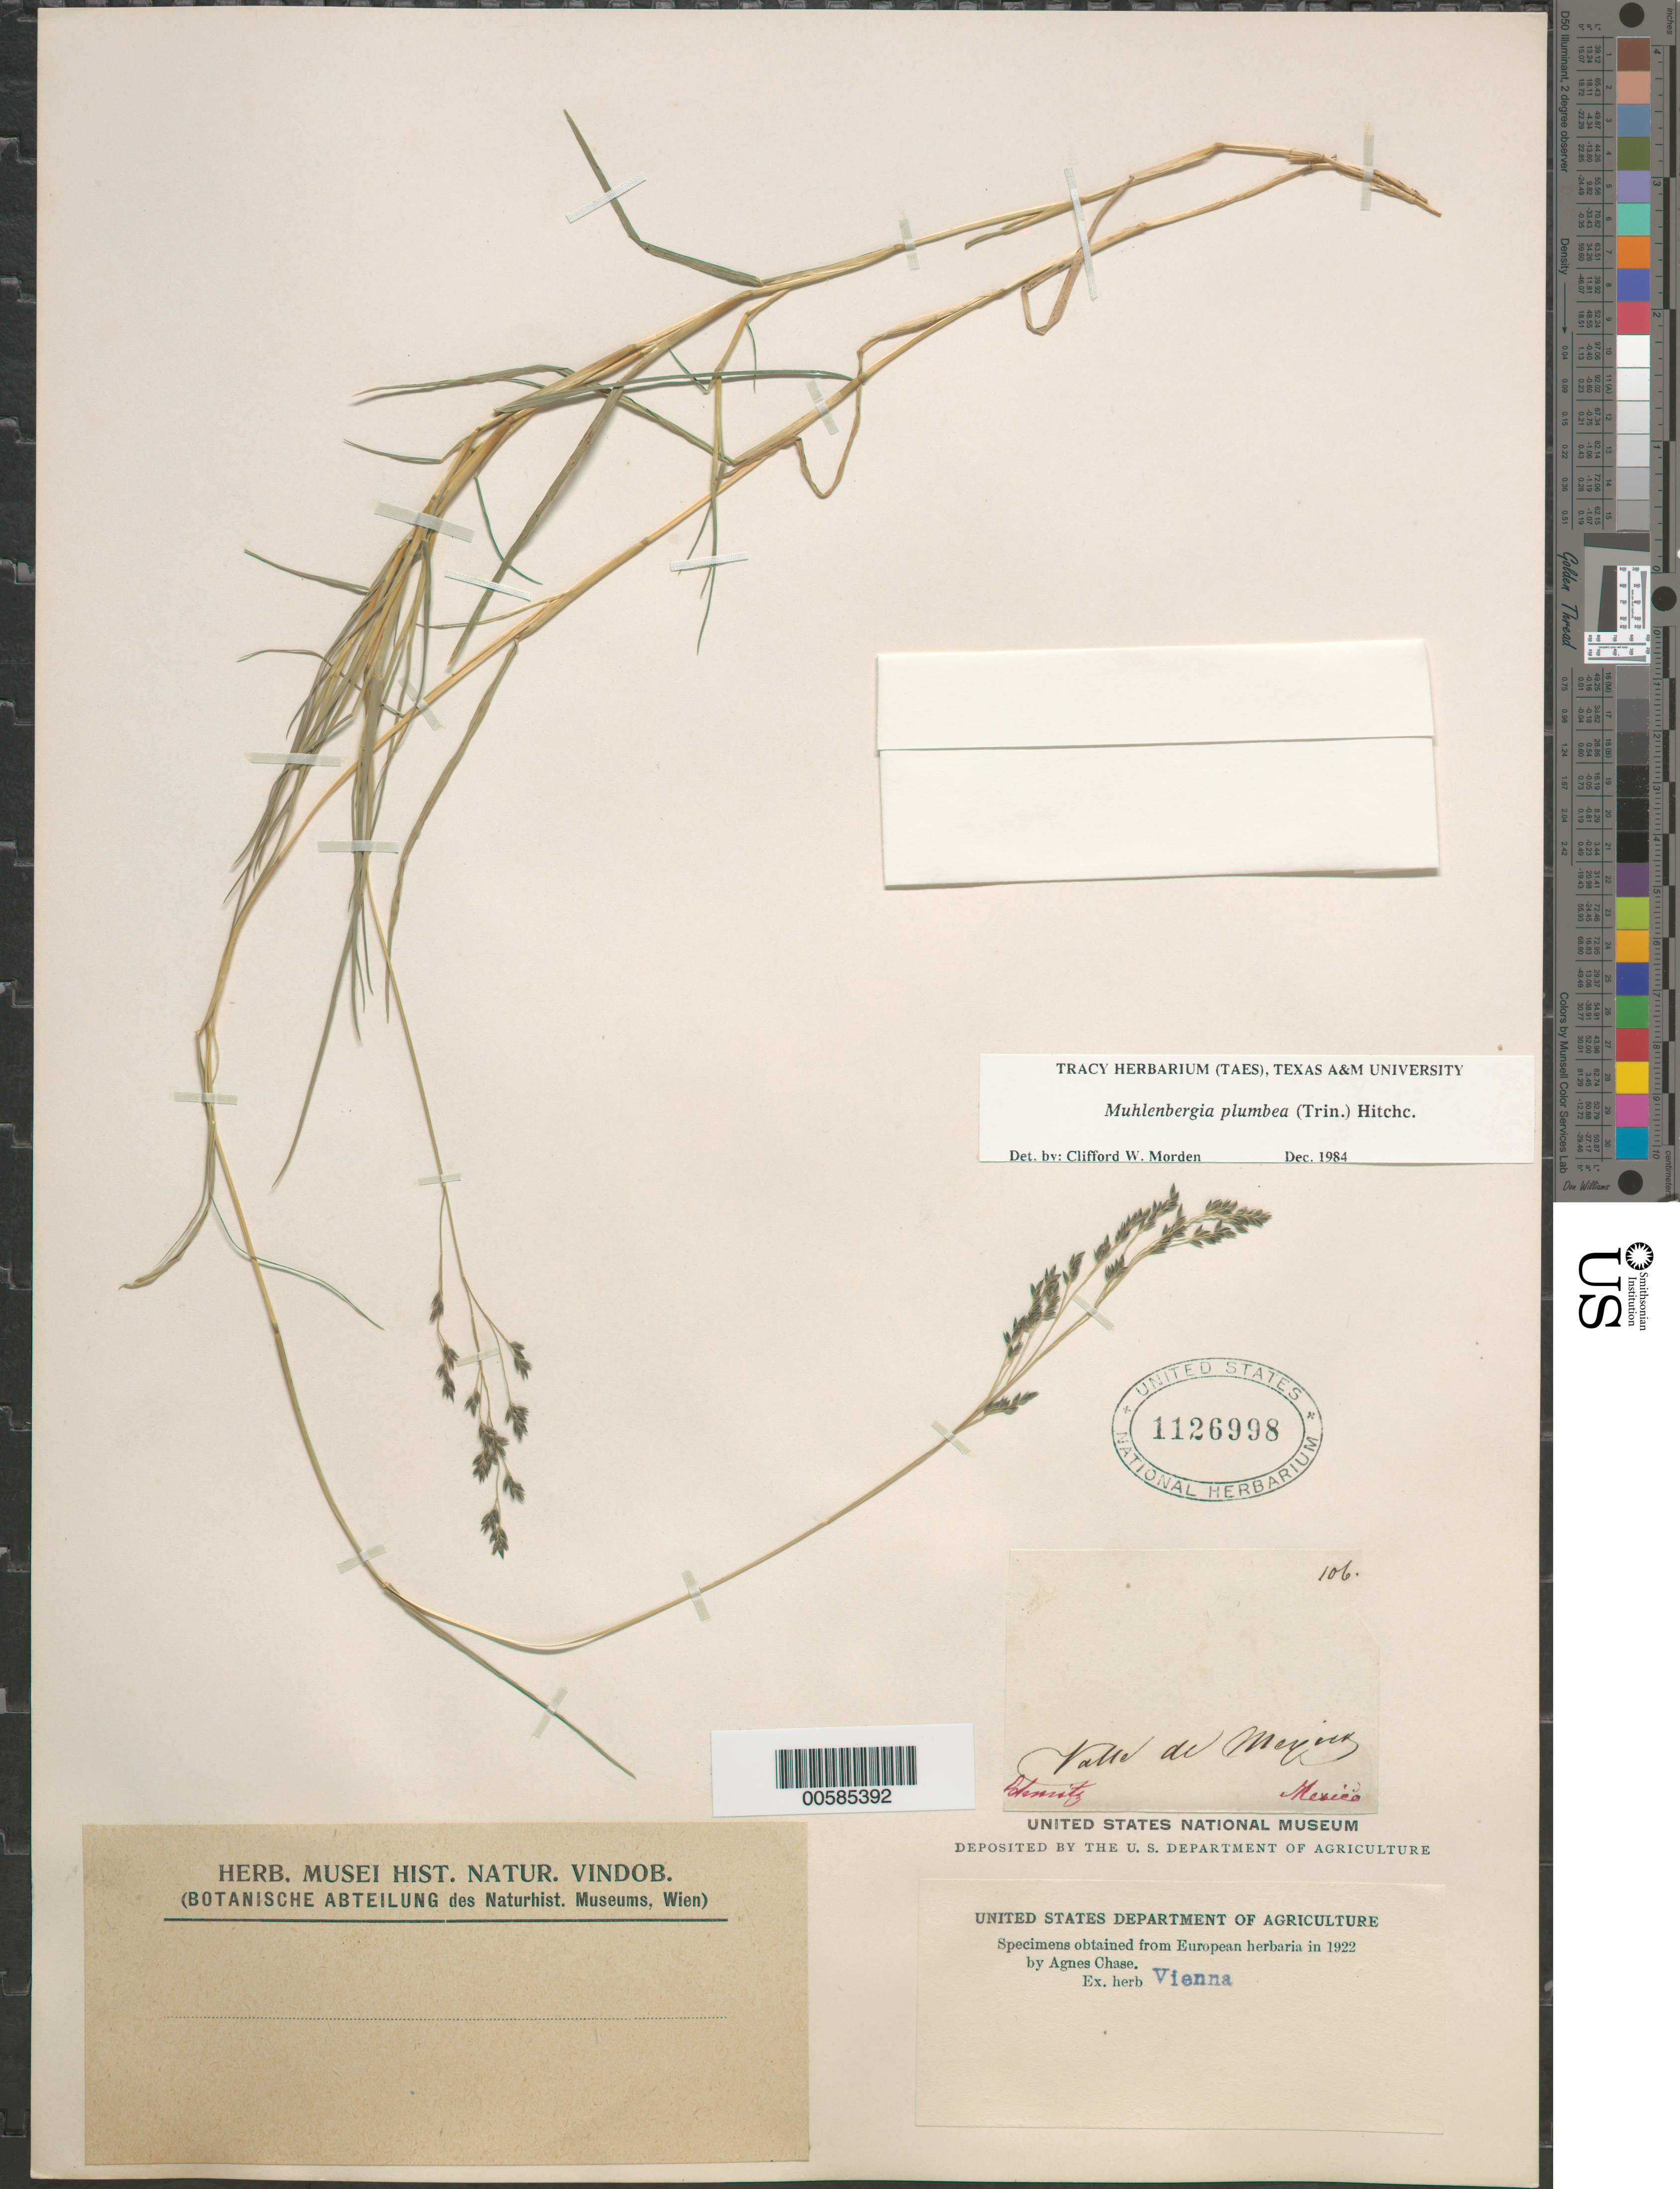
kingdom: Plantae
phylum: Tracheophyta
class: Liliopsida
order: Poales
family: Poaceae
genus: Muhlenbergia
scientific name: Muhlenbergia plumbea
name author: (Trin.) Hitchc.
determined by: Morden, C. W.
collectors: -. Shmitz?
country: Mexico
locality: Valle de Mexico.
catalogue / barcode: US 1126998